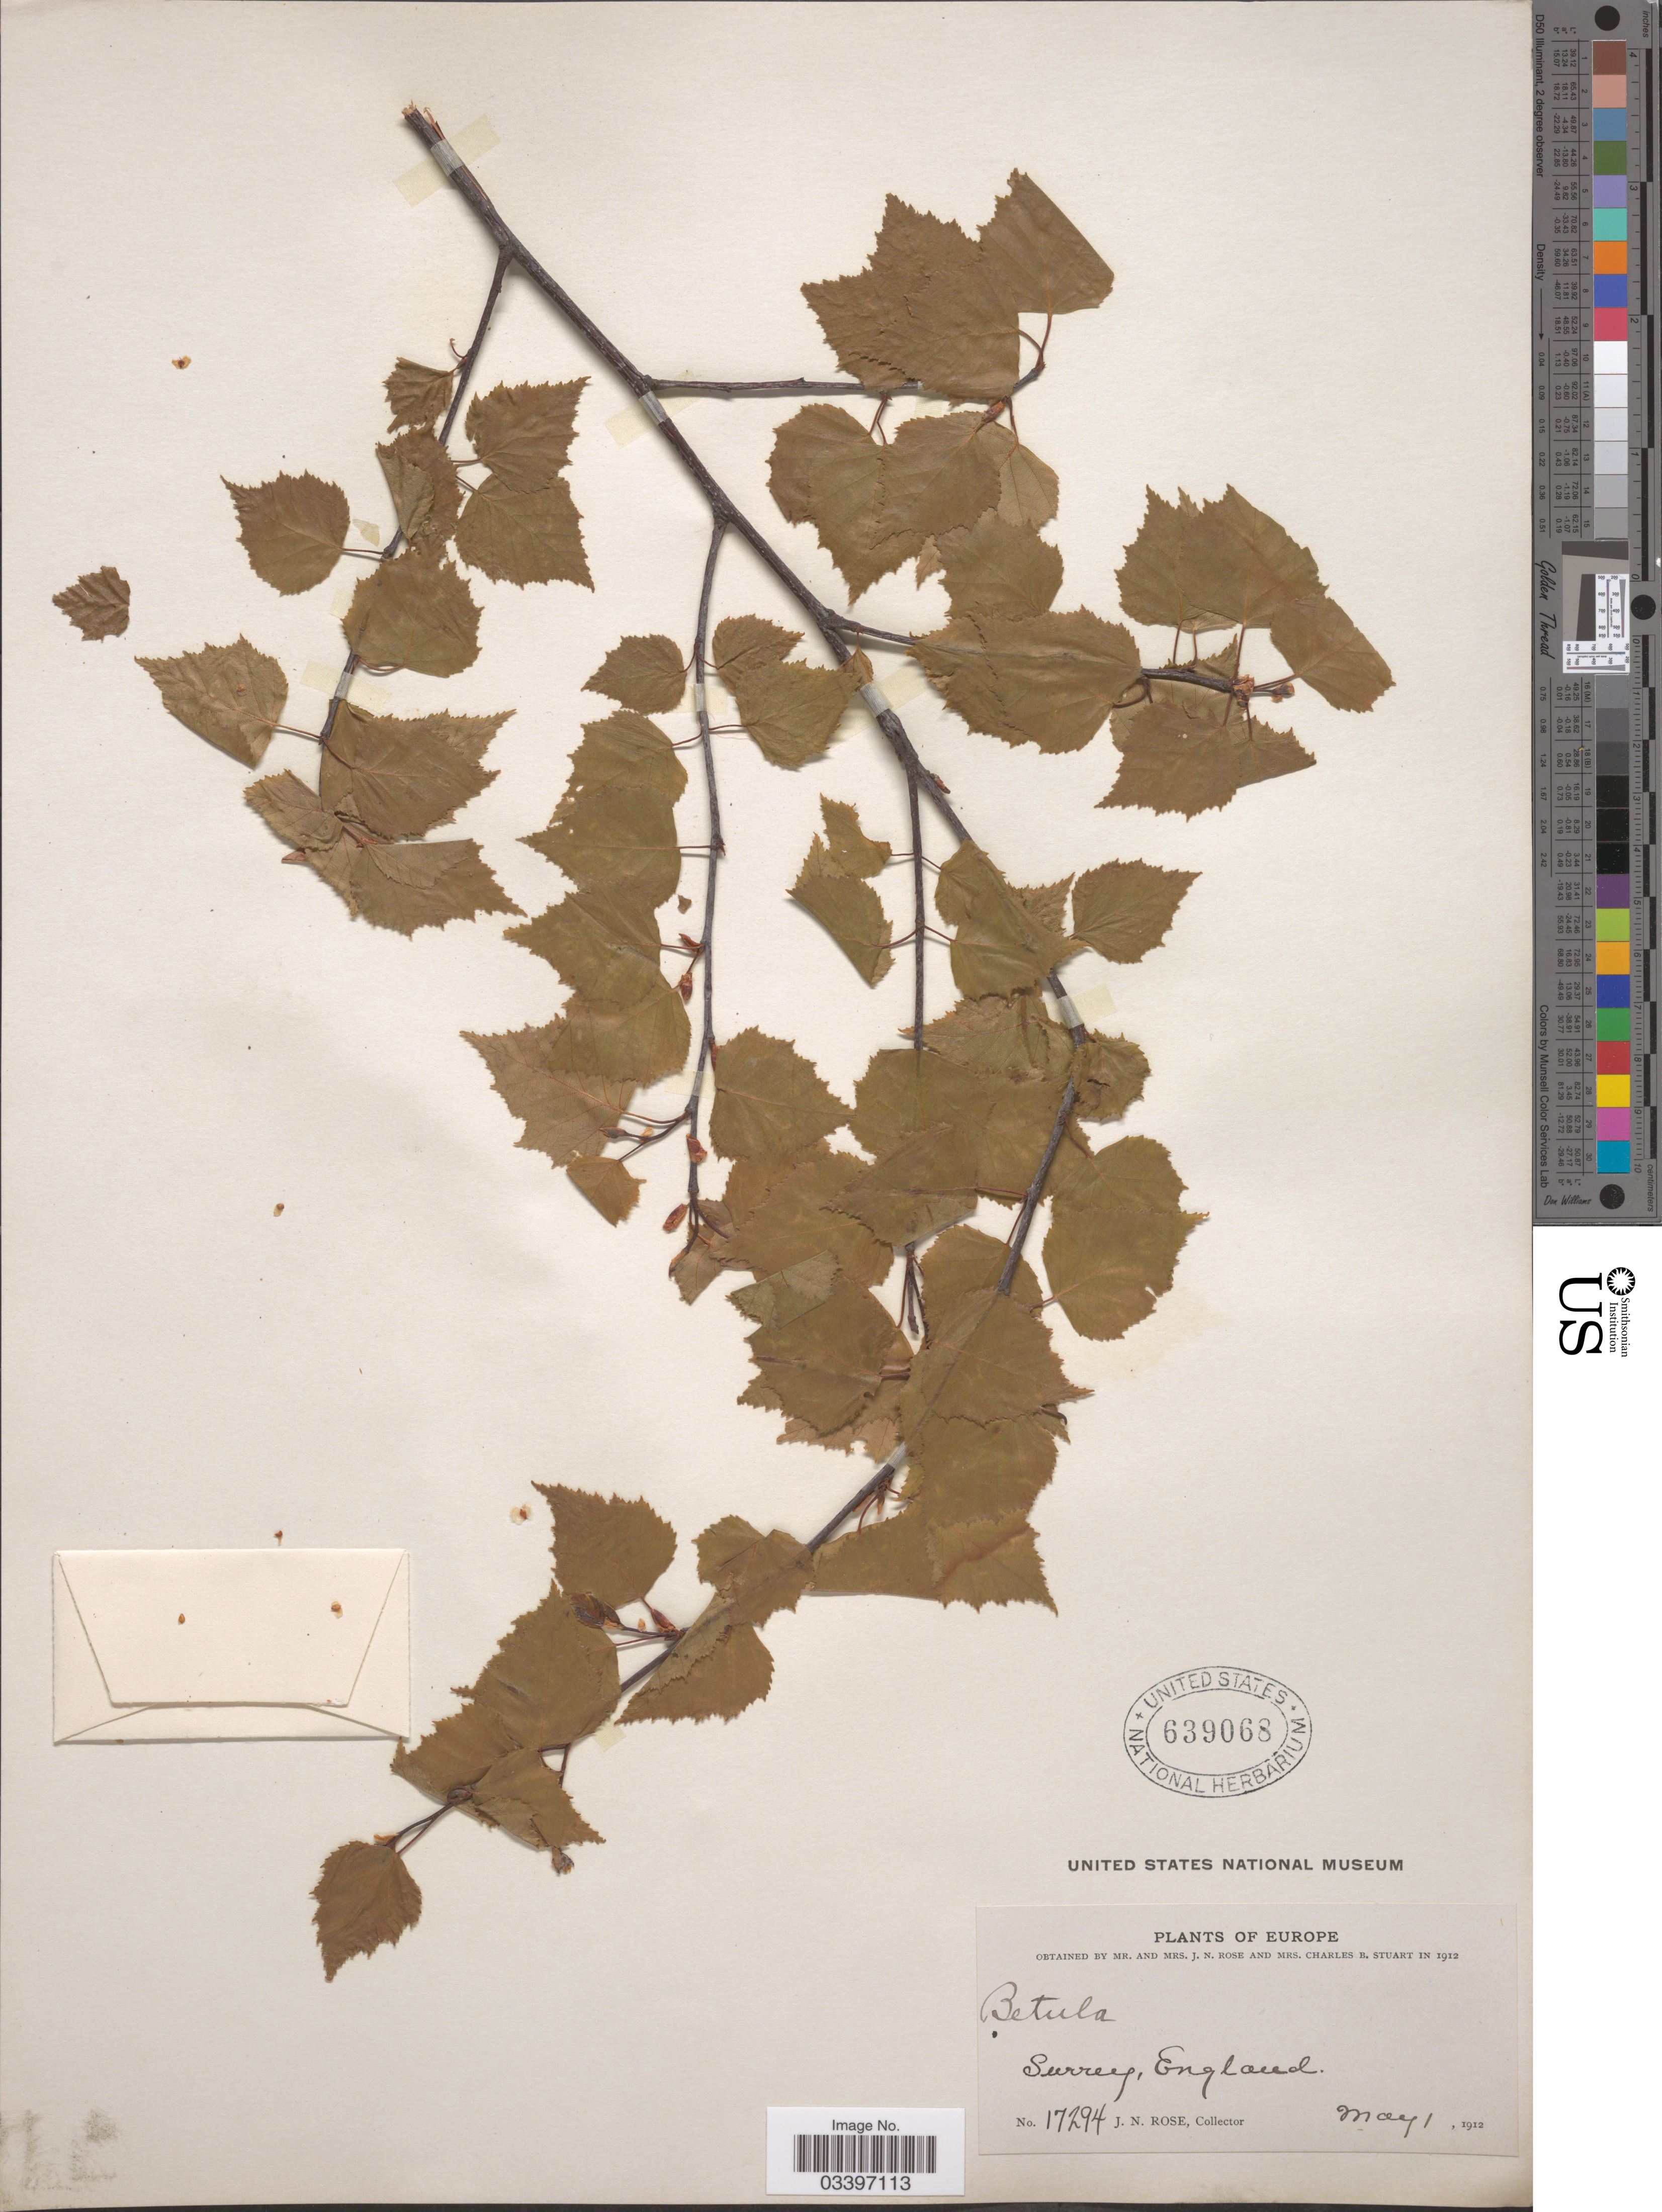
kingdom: Plantae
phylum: Tracheophyta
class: Magnoliopsida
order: Fagales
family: Betulaceae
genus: Betula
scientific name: Betula sp.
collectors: J. N. Rose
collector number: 17294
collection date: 1912-05-01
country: United Kingdom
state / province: England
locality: Surrey.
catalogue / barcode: US 639068